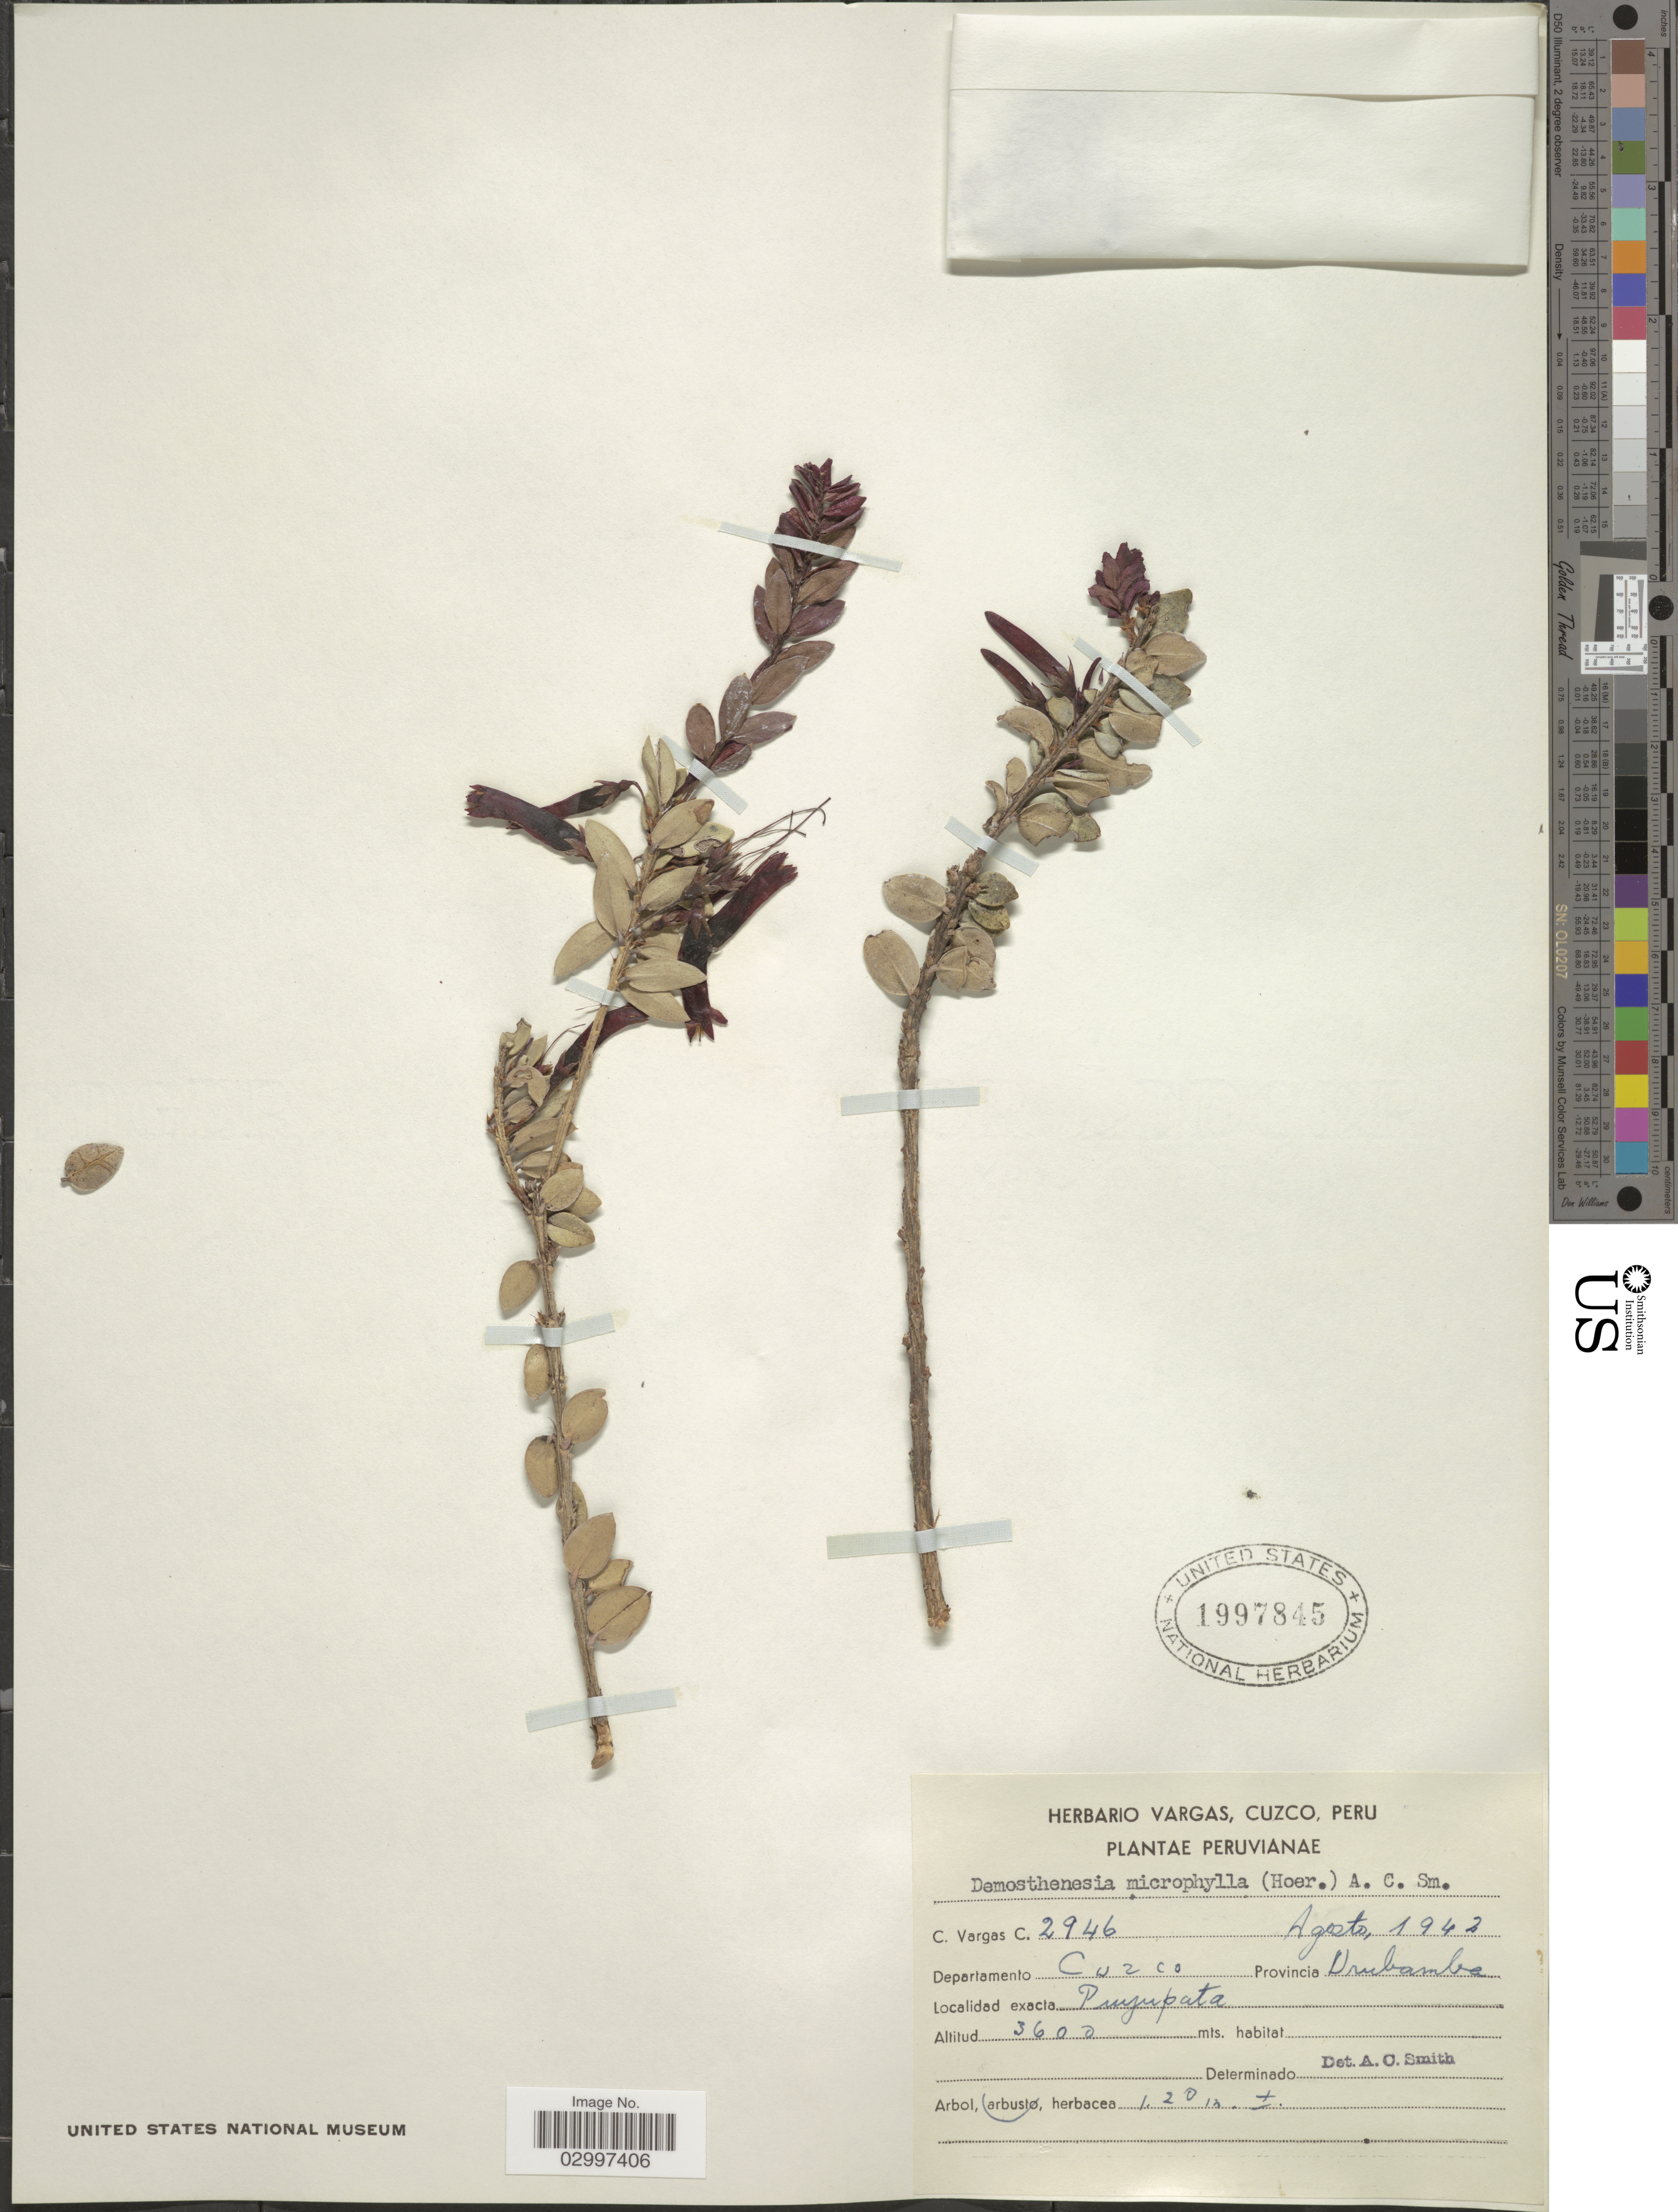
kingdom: Plantae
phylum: Tracheophyta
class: Magnoliopsida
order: Ericales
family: Ericaceae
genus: Demosthenesia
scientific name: Demosthenesia microphylla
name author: A.C. Sm.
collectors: C. Vargas Calderón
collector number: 2946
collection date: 1942-08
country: Peru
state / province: Cusco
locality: Provincia Urubamba, Puyupata.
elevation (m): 3600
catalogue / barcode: US 1997845